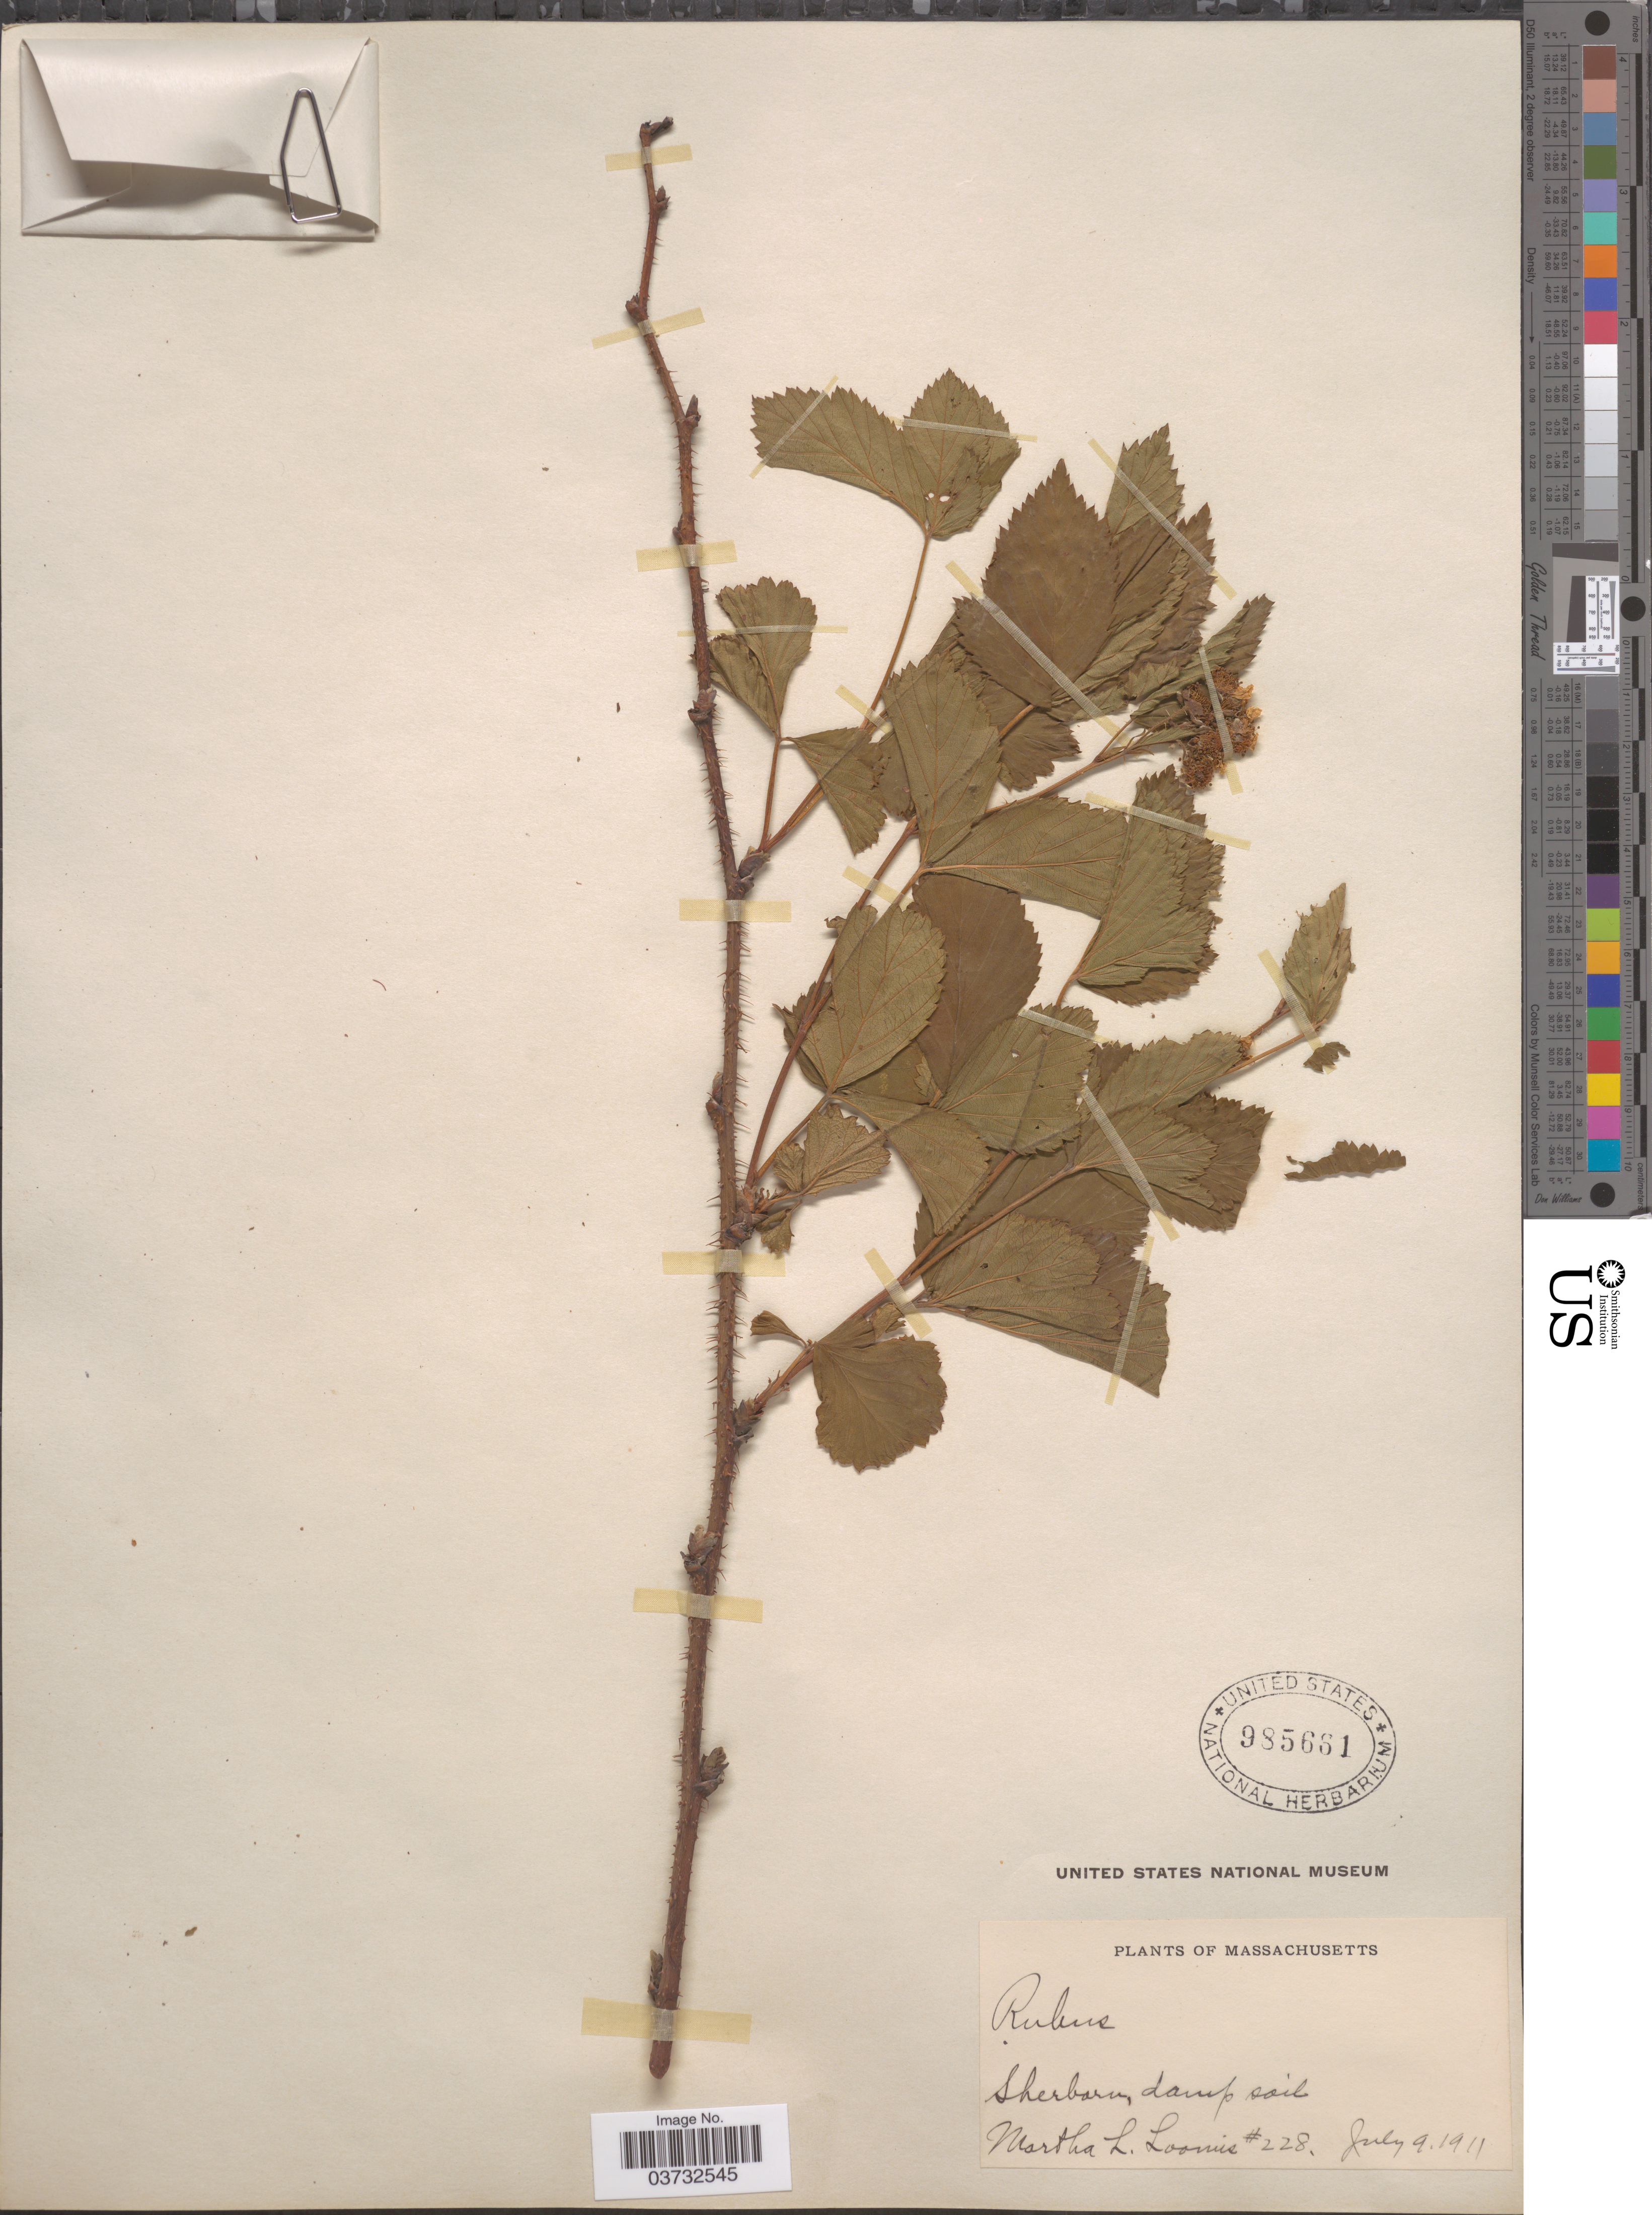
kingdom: Plantae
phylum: Tracheophyta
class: Magnoliopsida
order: Rosales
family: Rosaceae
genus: Rubus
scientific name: Rubus sp.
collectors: M. L. Loomis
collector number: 228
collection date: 1911-07-09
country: United States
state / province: Massachusetts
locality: Sherborn.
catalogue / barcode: US 985661